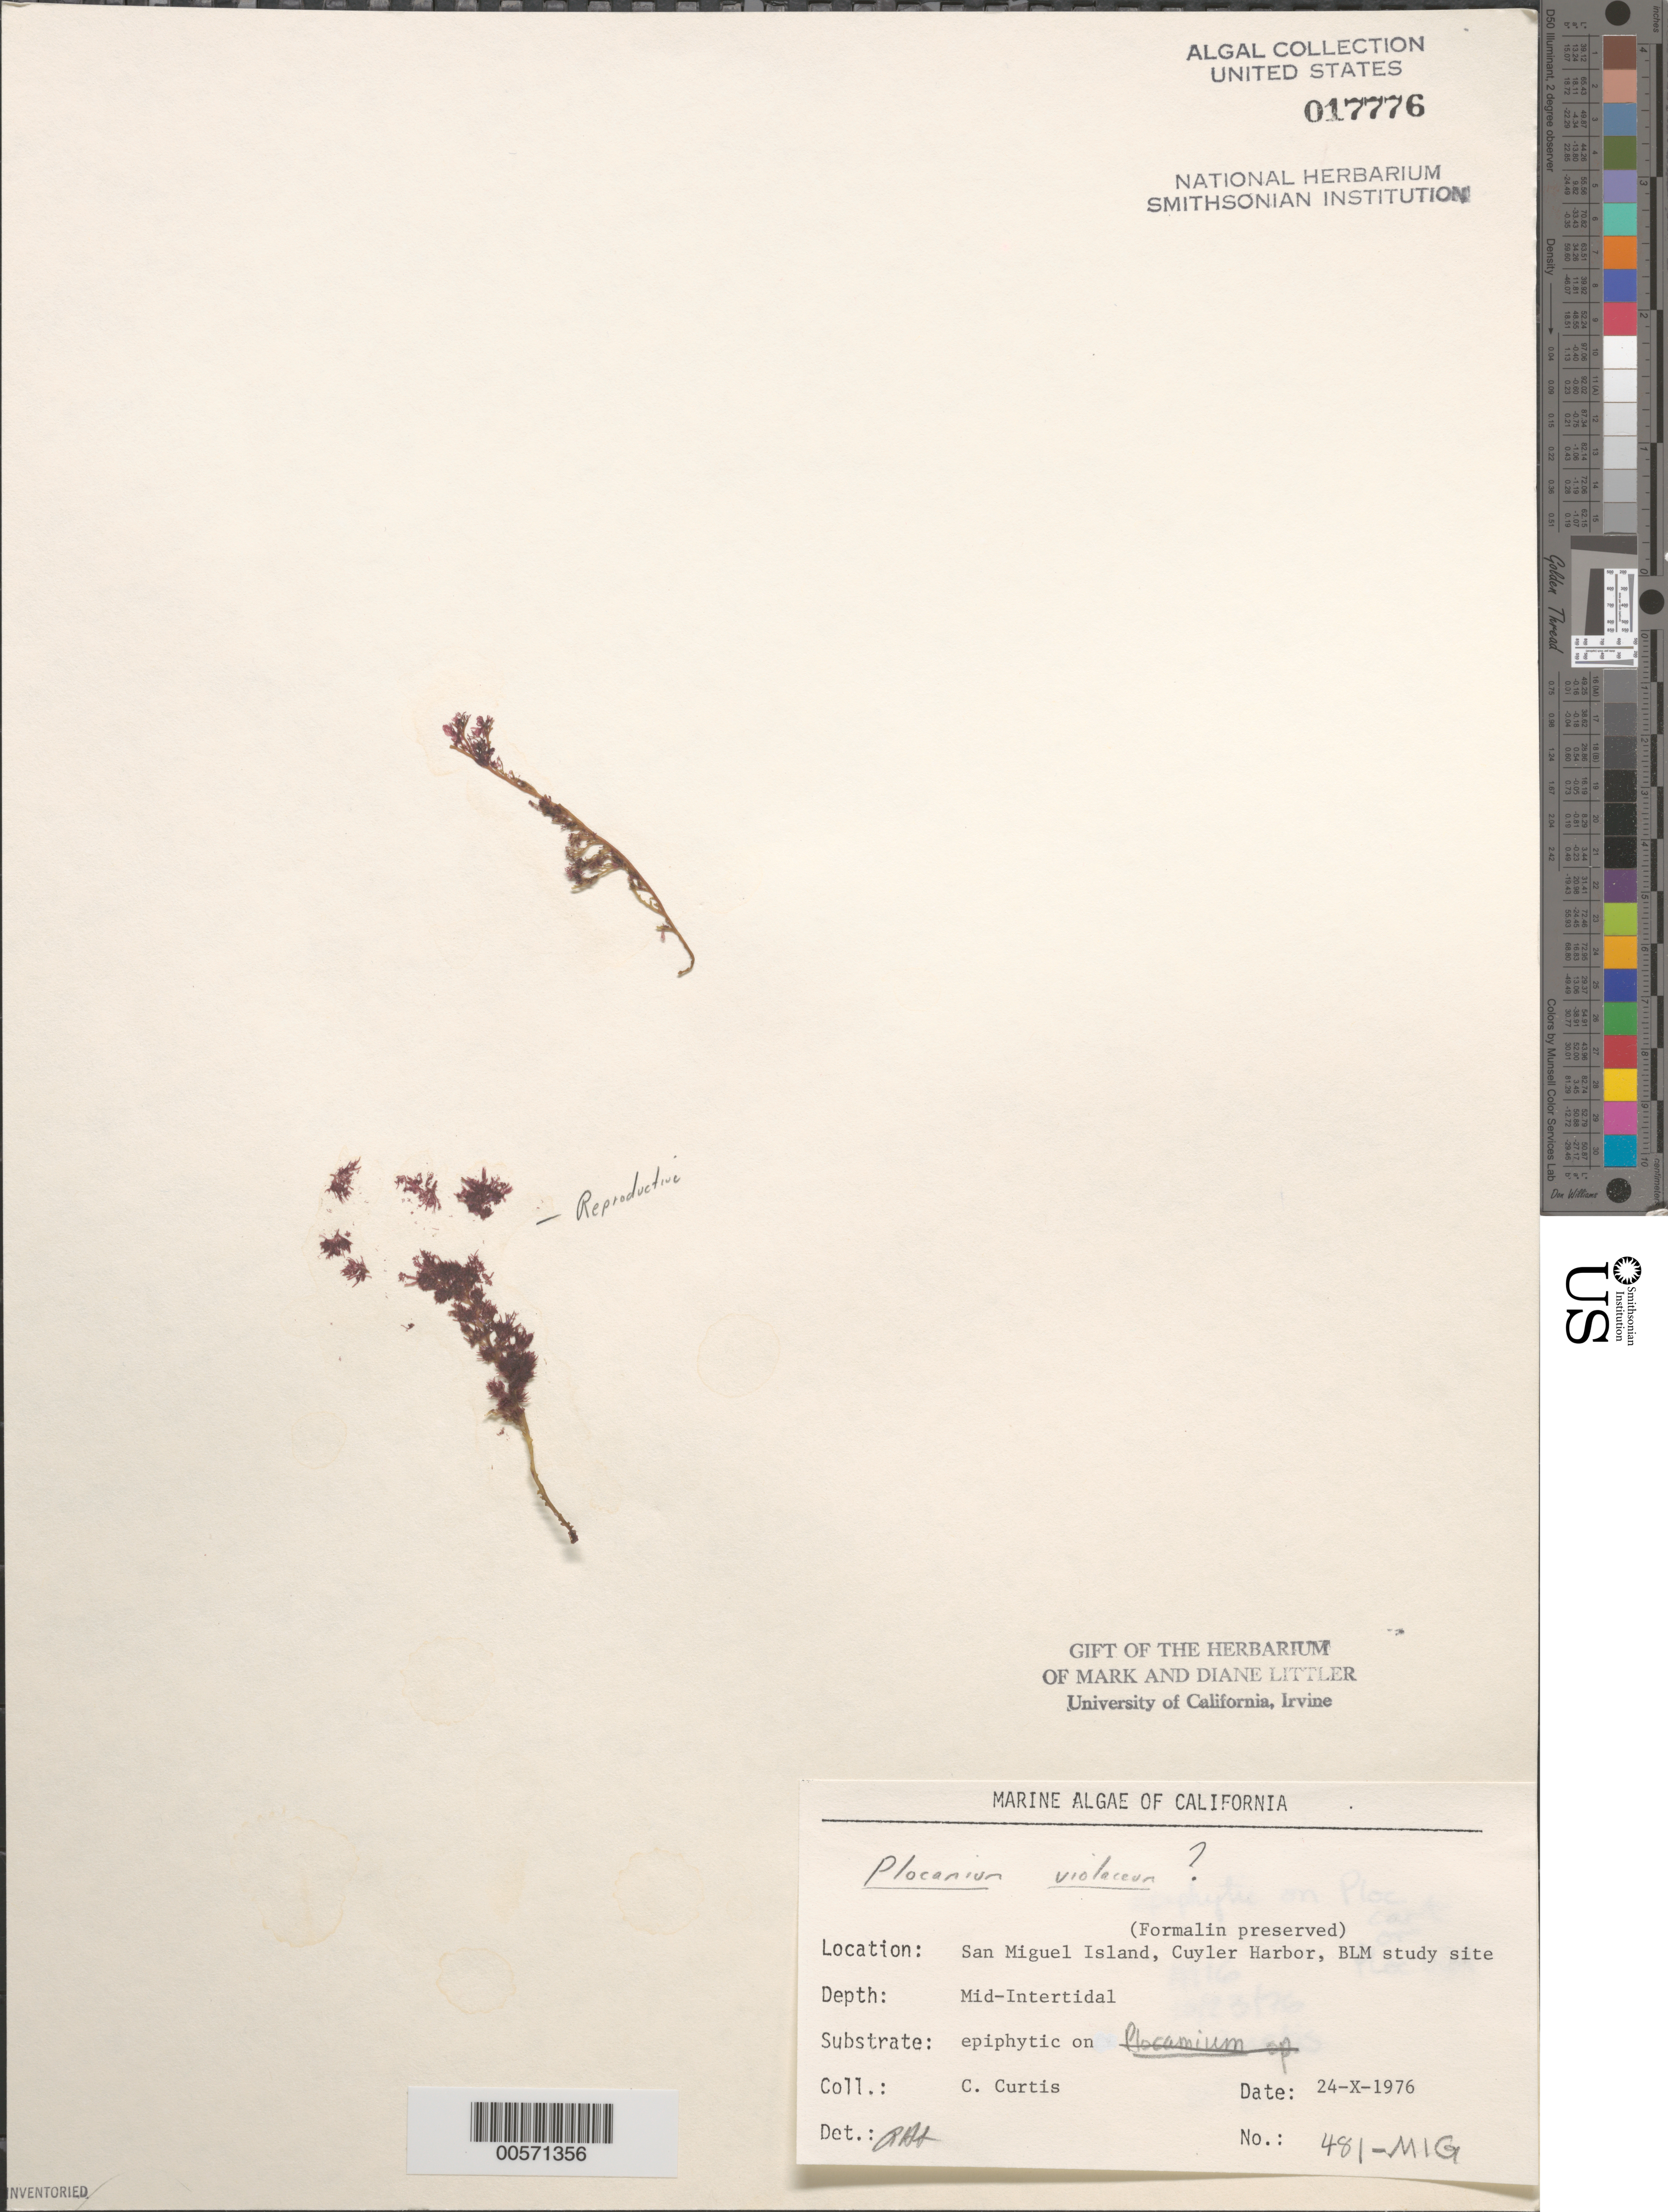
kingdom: Plantae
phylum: Rhodophyta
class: Florideophyceae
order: Plocamiales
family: Plocamiaceae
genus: Plocamium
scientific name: Plocamium violaceum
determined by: Sims, Robert H.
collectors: C. Curtis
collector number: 481-mig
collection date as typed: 24 Oct 1976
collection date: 1976-10-24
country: United States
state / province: California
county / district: Santa Barbara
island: San Miguel Island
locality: Cuyler Harbor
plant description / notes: BLM-SOCALBIGHT Rocky Intertidal Survey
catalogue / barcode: US 17776